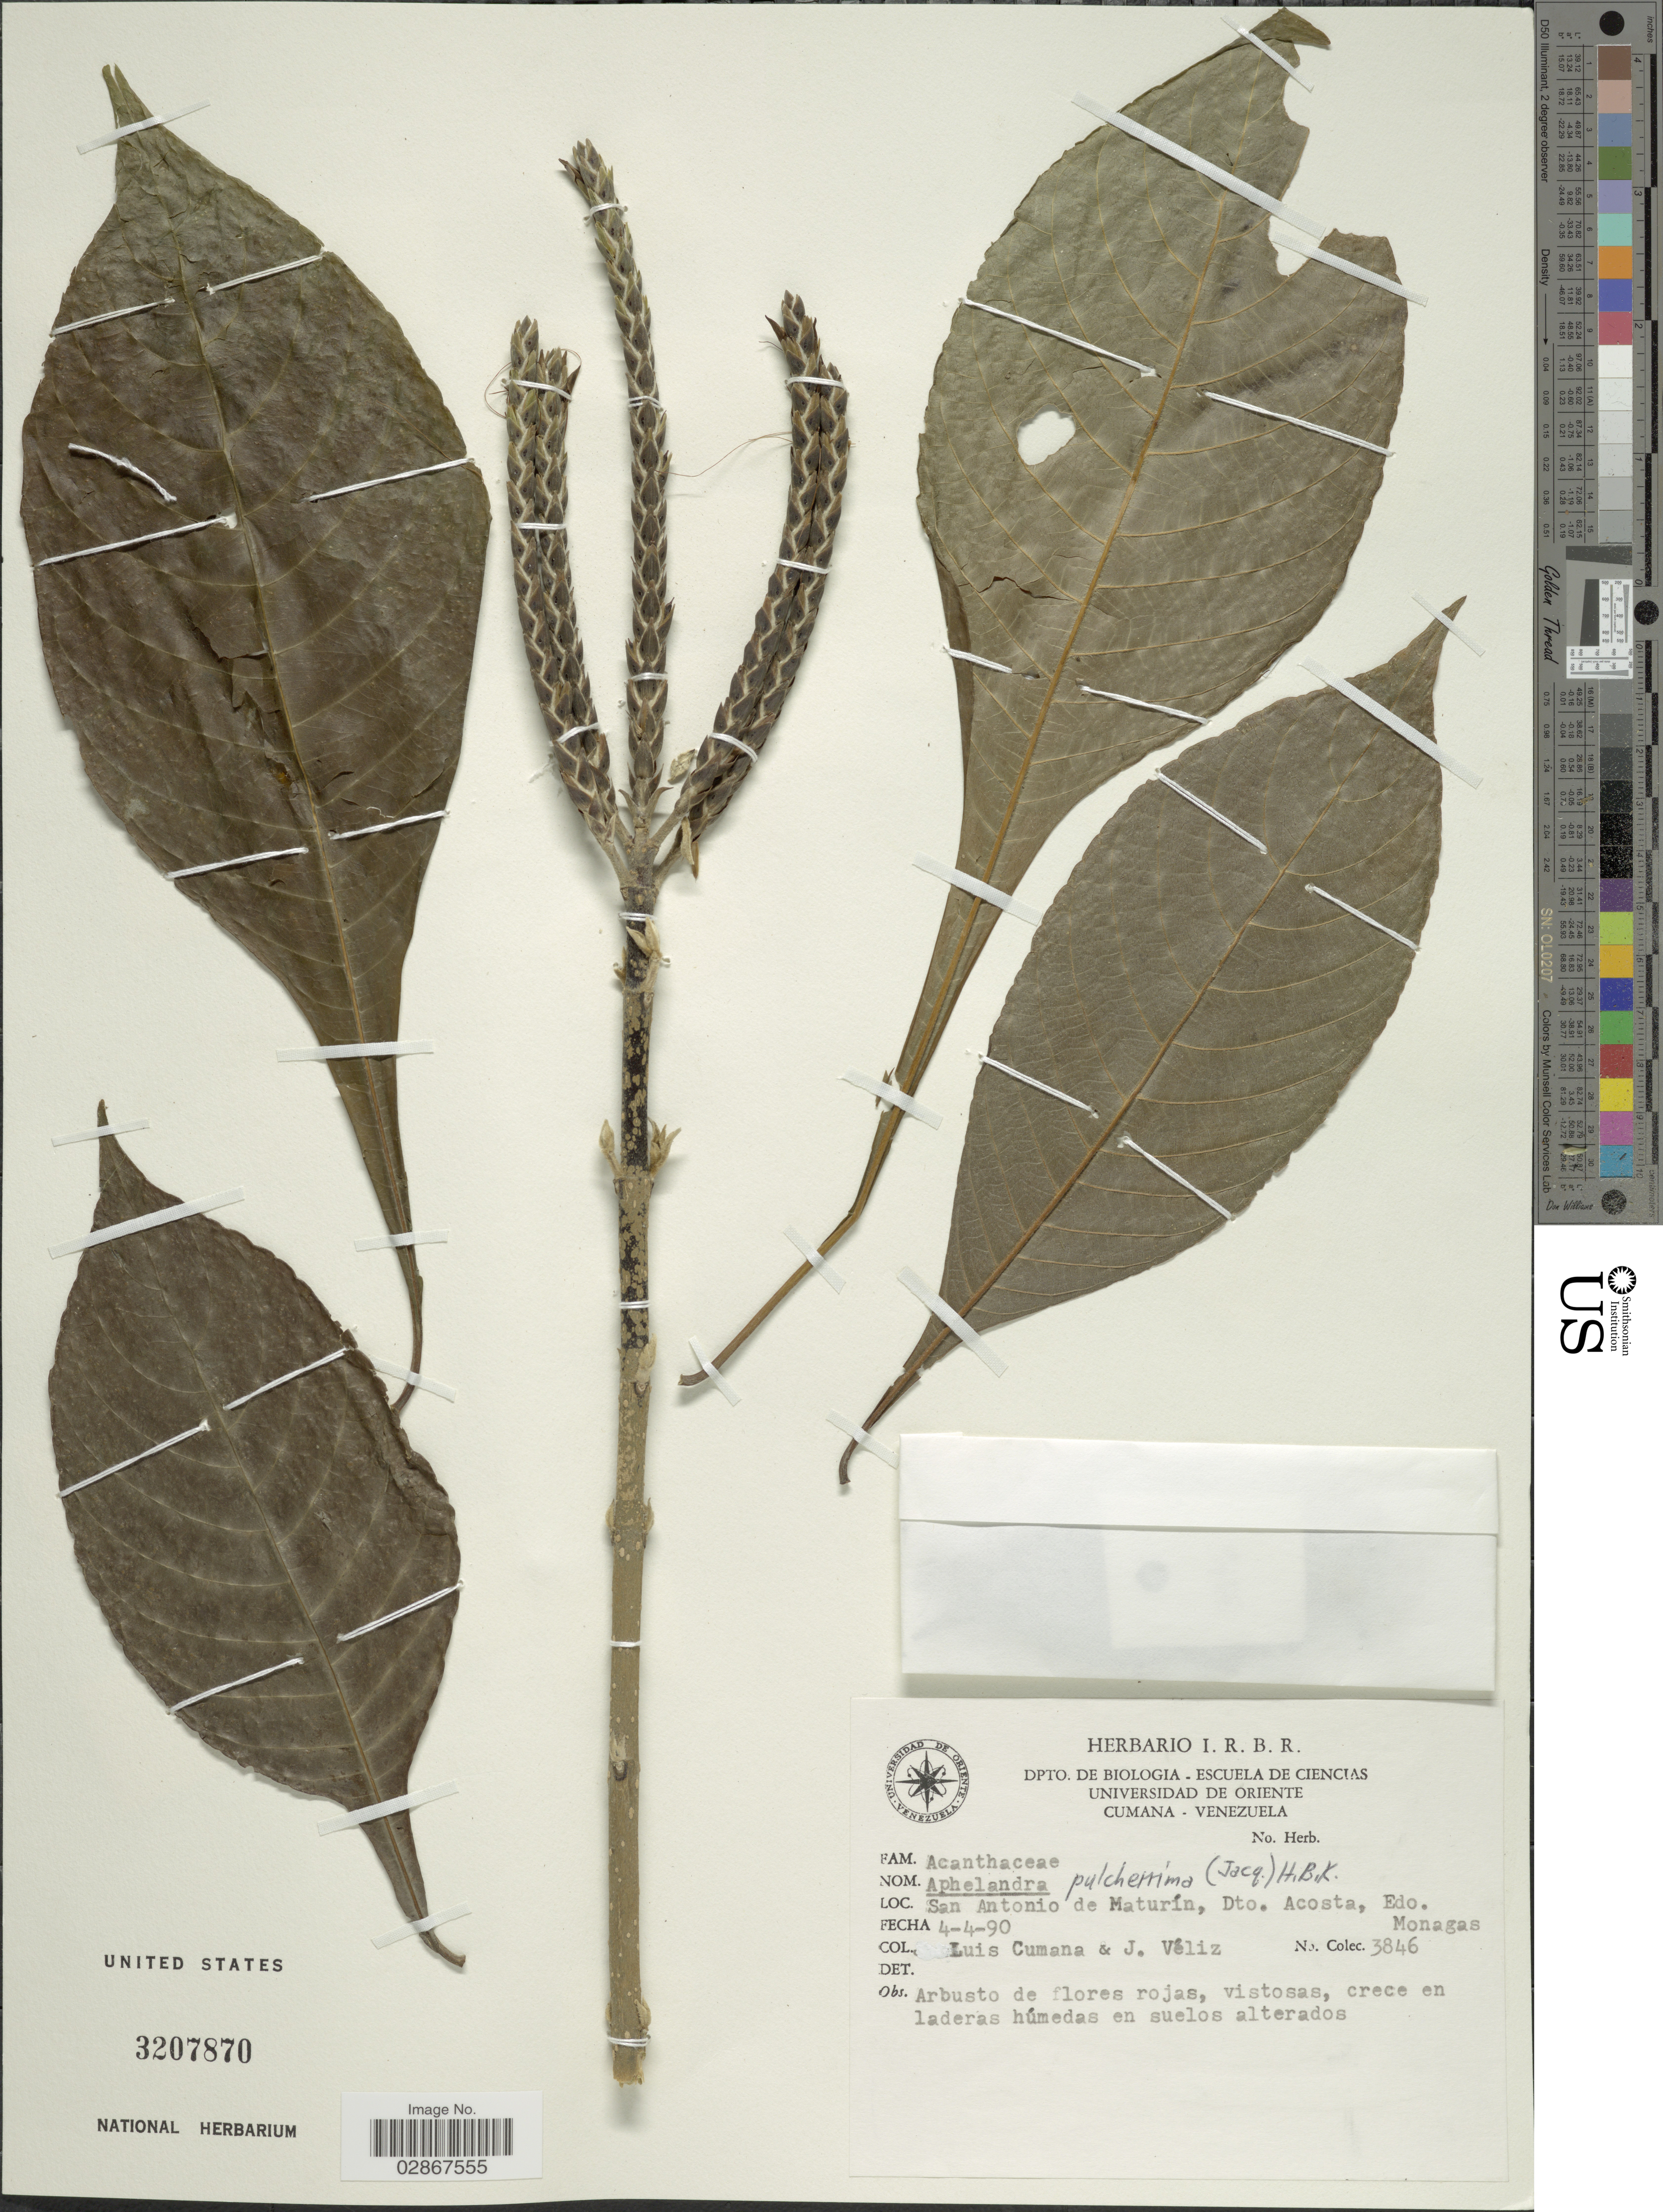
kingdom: Plantae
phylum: Tracheophyta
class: Magnoliopsida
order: Lamiales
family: Acanthaceae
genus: Aphelandra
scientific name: Aphelandra pulcherrima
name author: (Jacq.) Kunth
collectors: L. J. Cumaná C. & J. Véliz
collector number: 3846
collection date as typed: Transcribed d/m/y: 4/4/90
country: Venezuela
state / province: Monagas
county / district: Acosta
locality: San Antonio de Maturín, Dto. Acosta.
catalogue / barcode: US 3207870